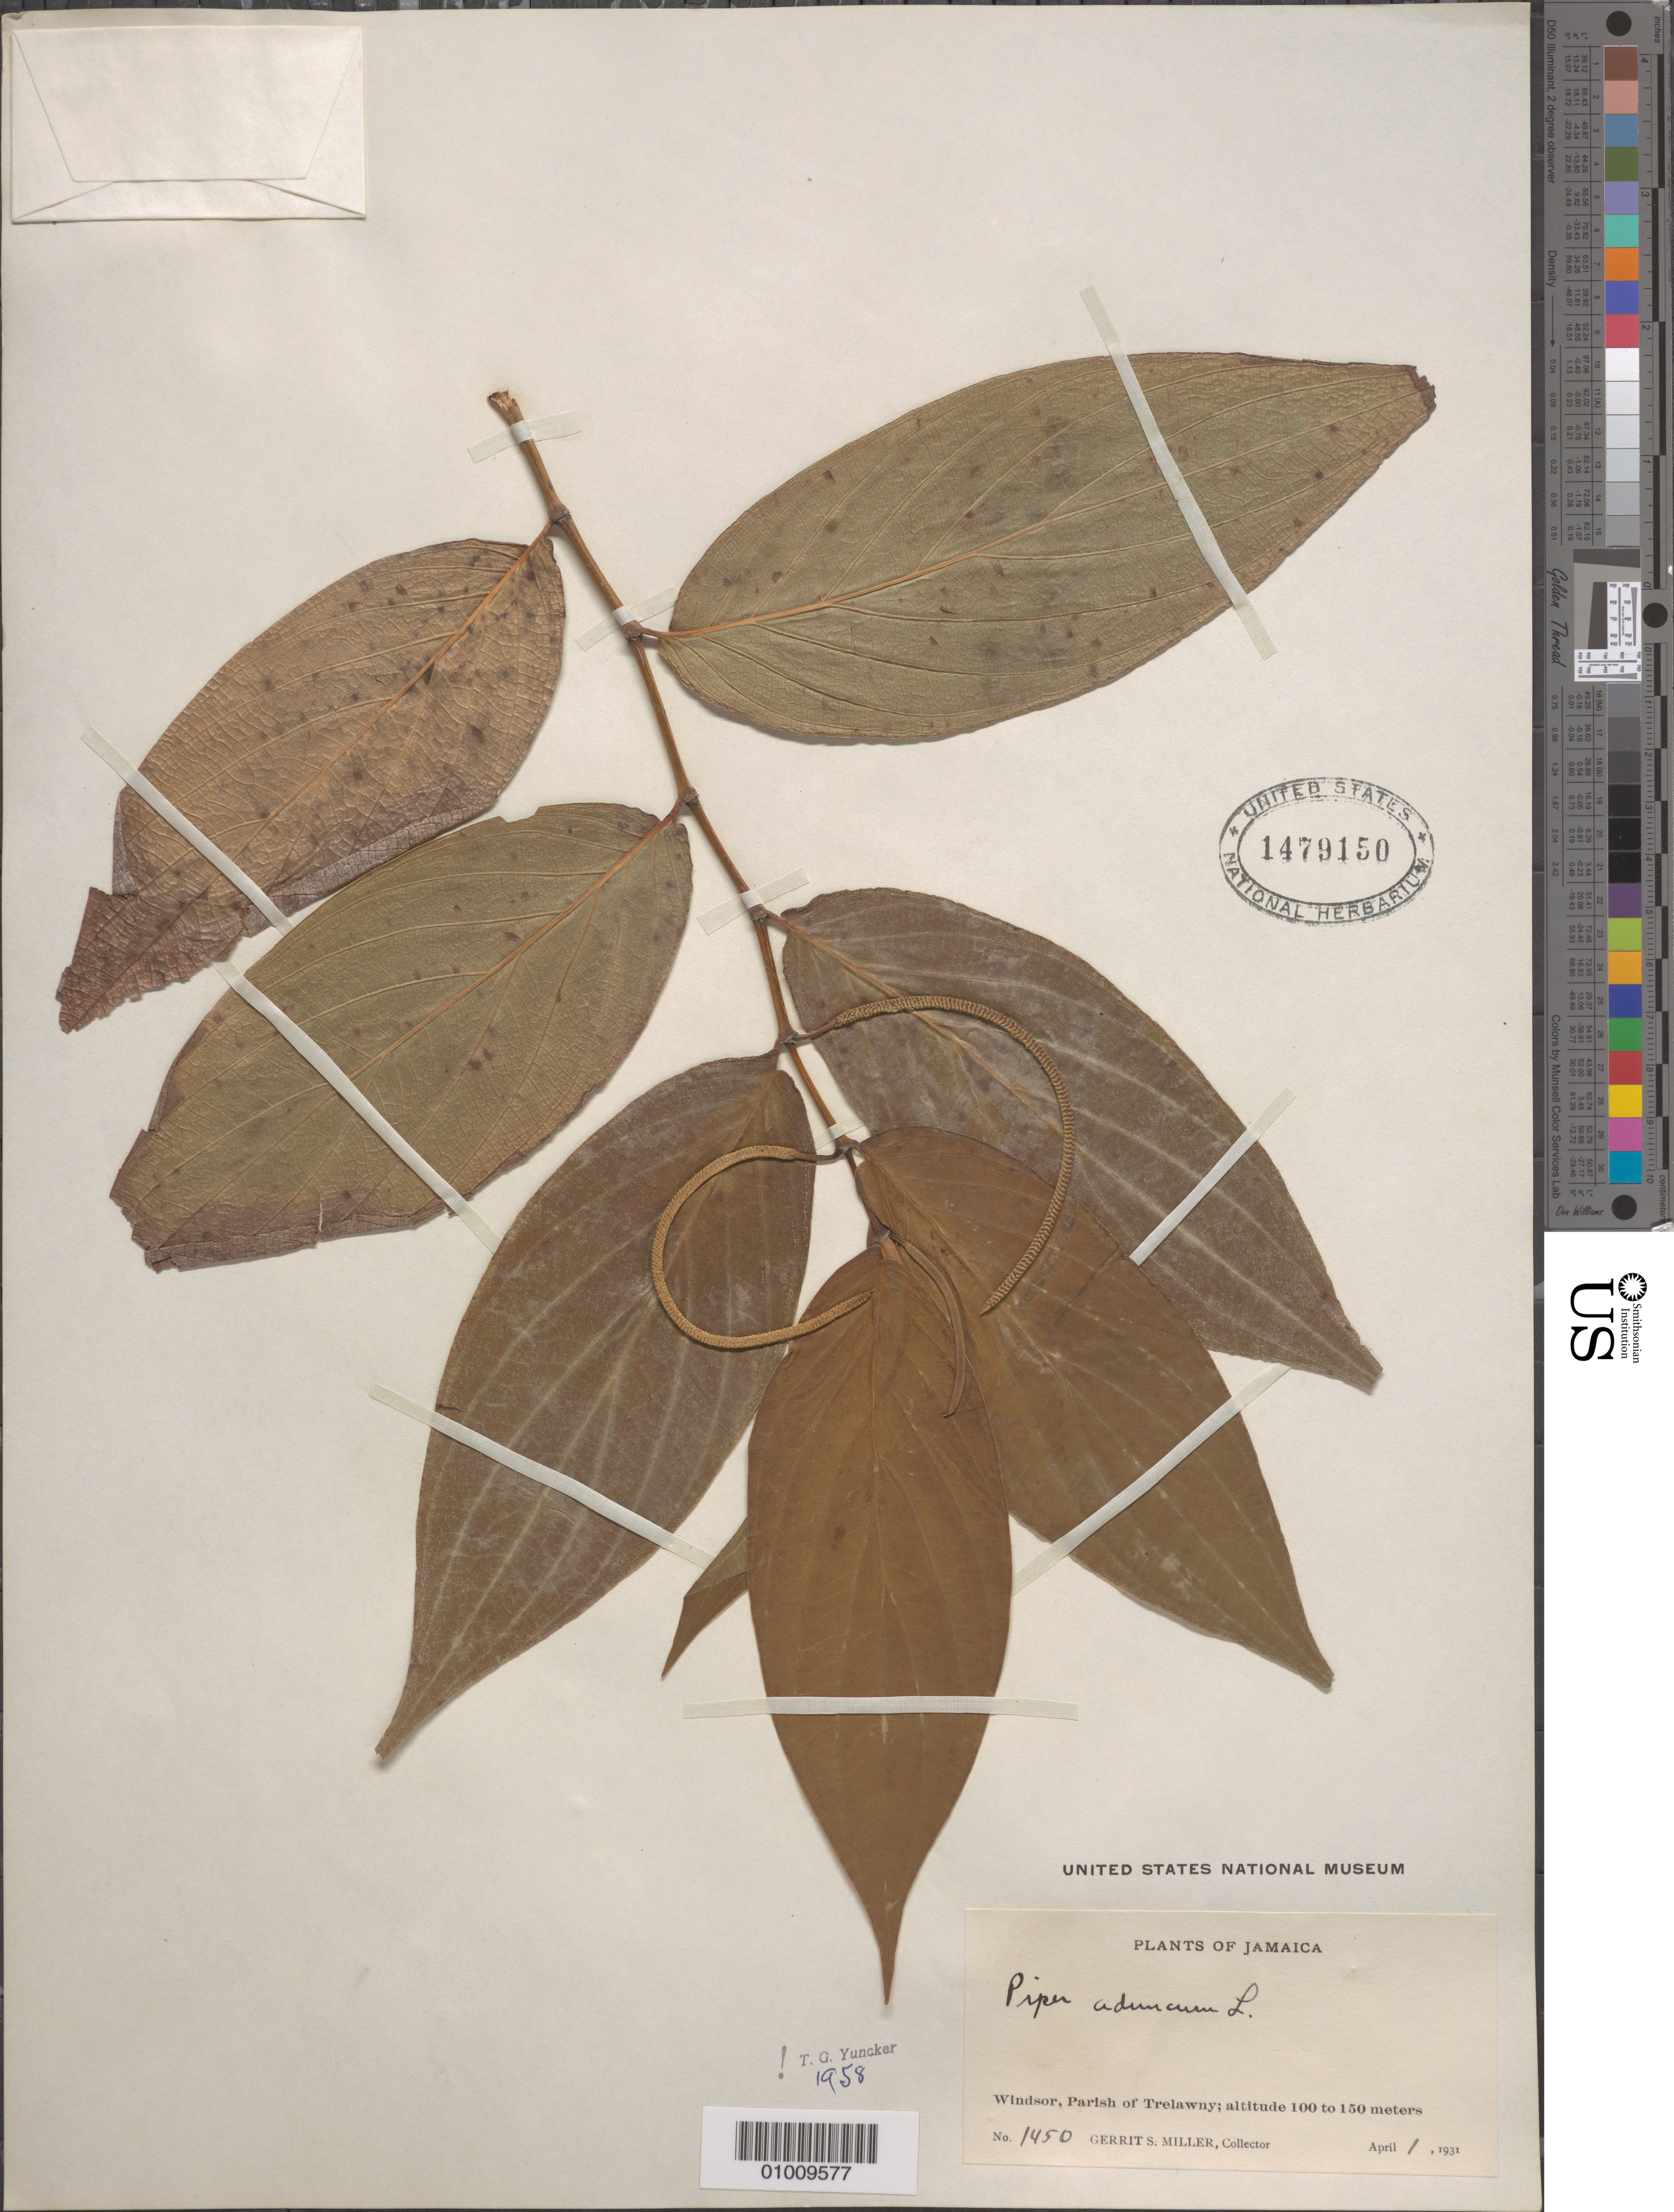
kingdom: Plantae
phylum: Tracheophyta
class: Magnoliopsida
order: Piperales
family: Piperaceae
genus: Piper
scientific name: Piper aduncum var. aduncum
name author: L.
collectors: G. S. Miller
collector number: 1450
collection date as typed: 01 Apr 1931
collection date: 1931-04-01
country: Jamaica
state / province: Trelawny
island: Jamaica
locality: Windsor, Parish of Trelawny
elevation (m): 100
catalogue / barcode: US 1479150